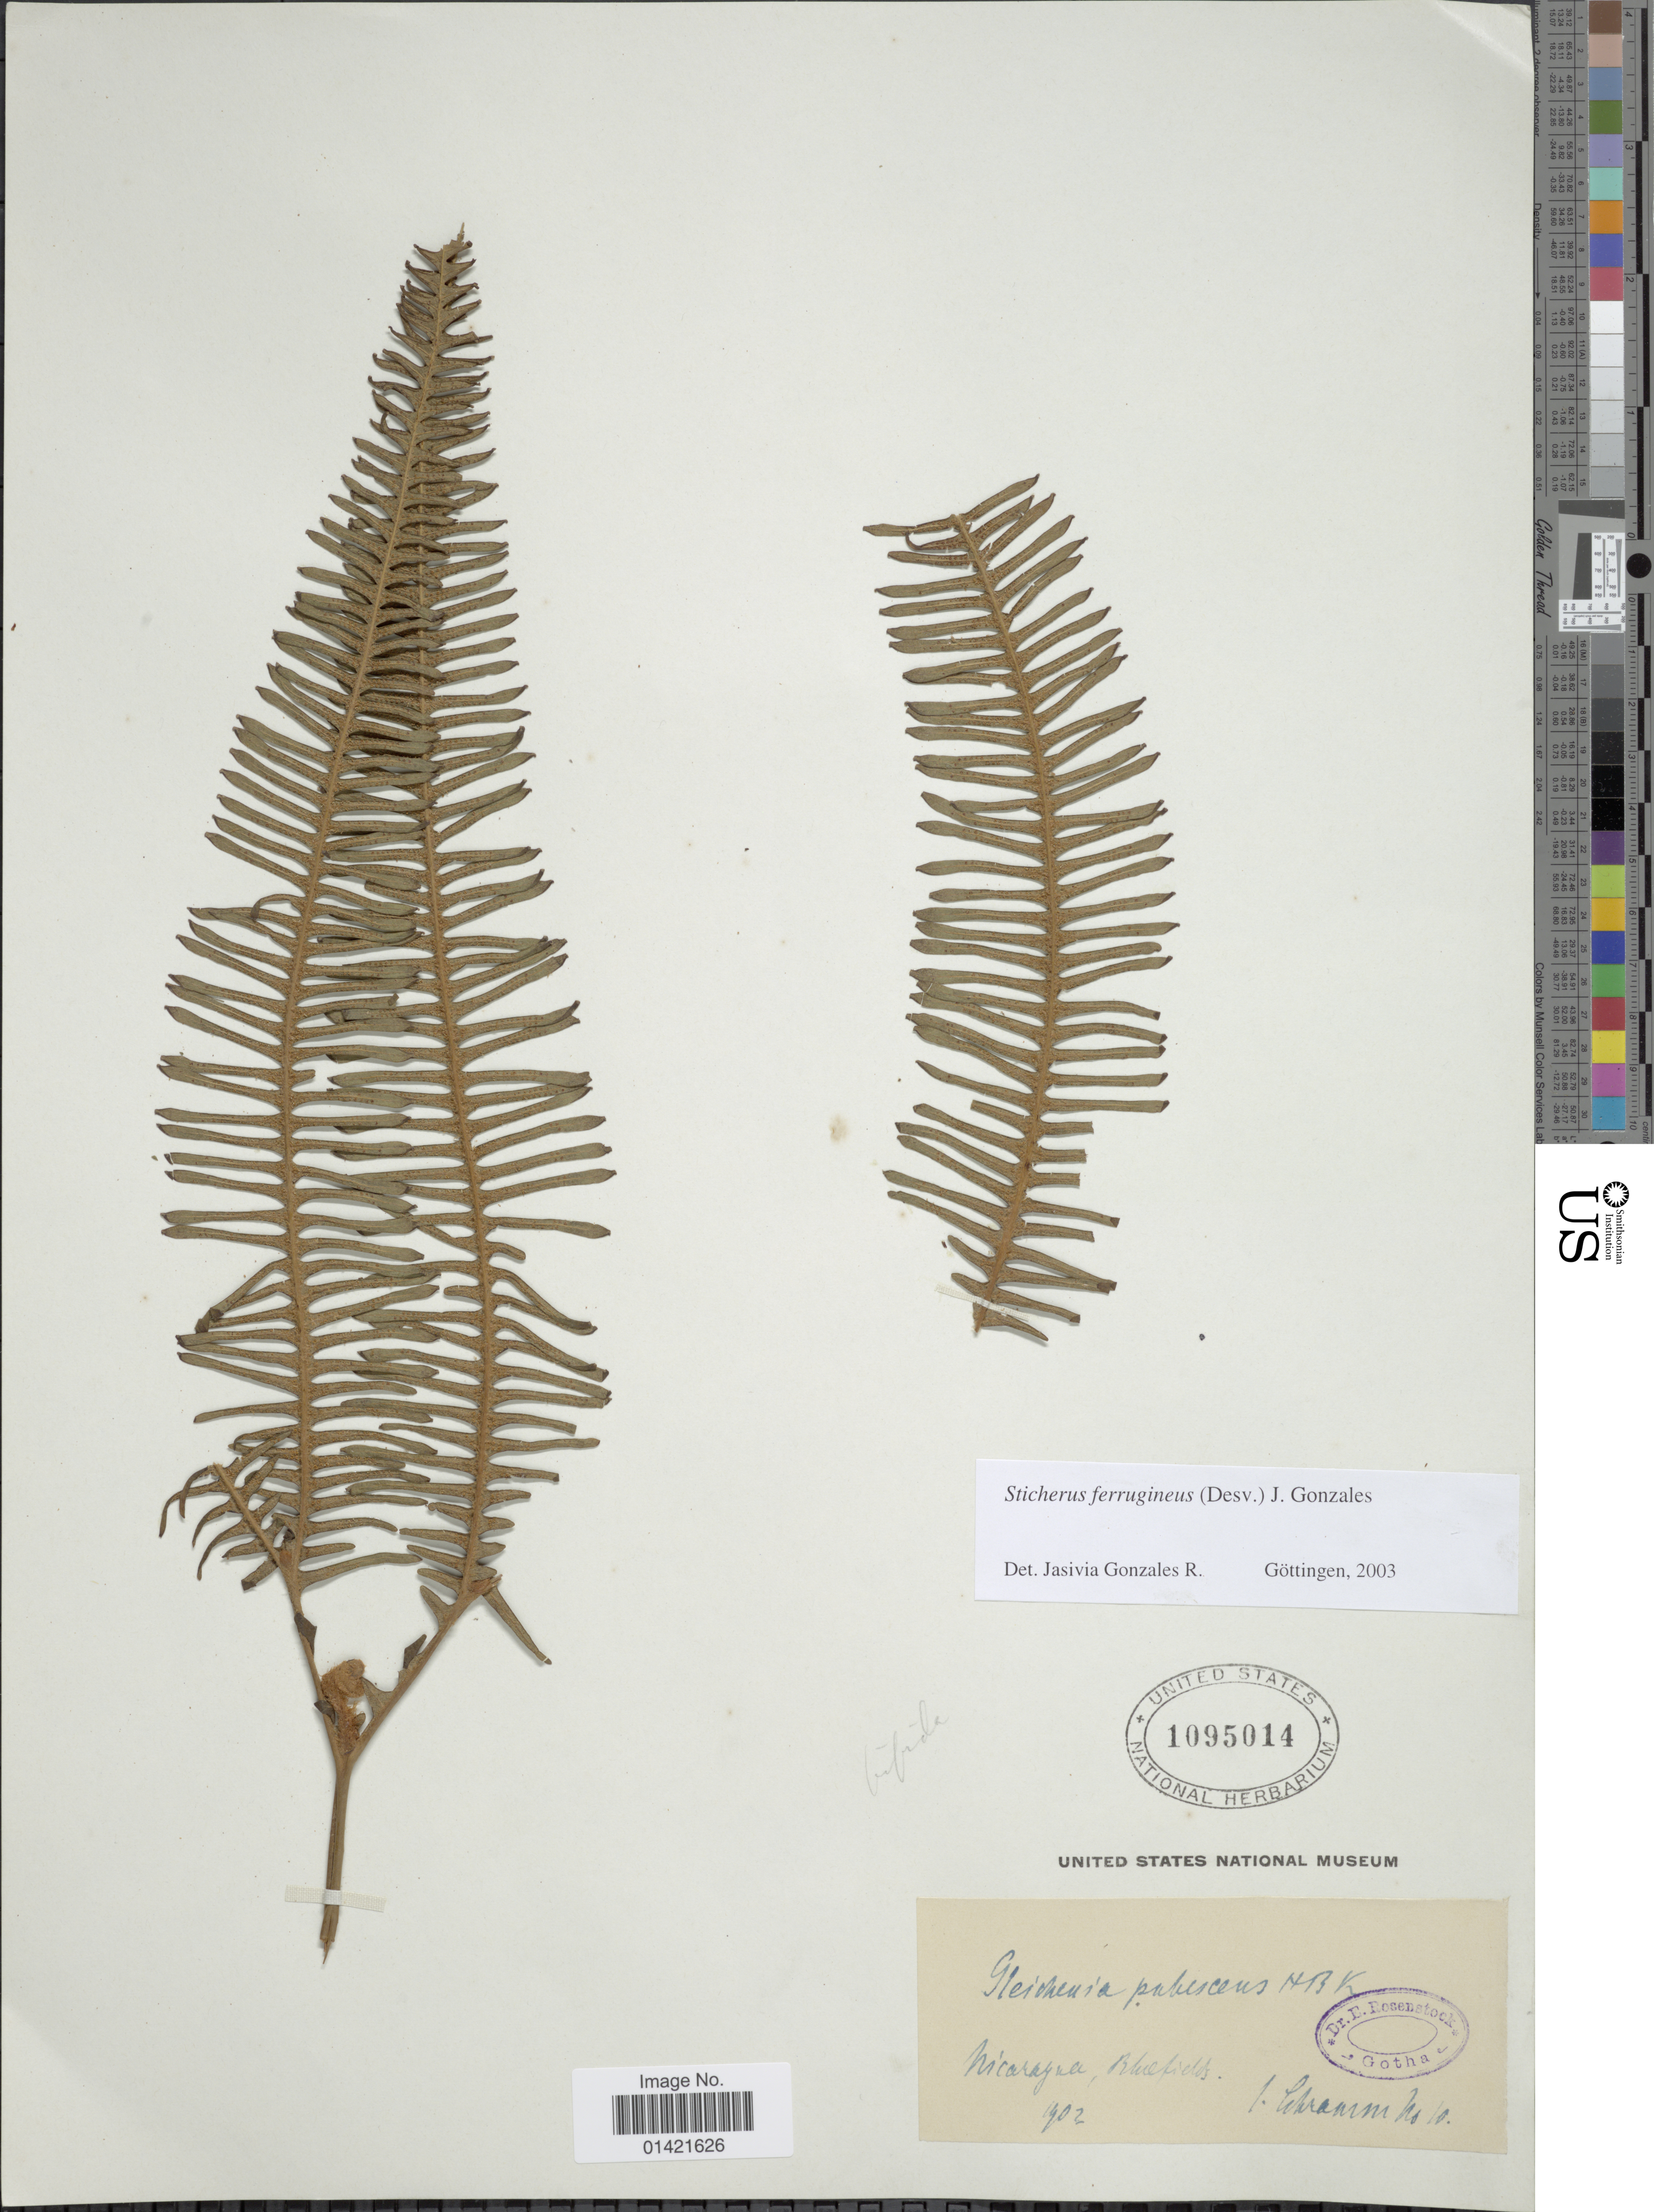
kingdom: Plantae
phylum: Tracheophyta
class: Polypodiopsida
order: Gleicheniales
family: Gleicheniaceae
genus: Sticherus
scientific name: Sticherus ferrugineus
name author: (Desv.) J. Gonzales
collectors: Chamman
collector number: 10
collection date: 1902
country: Nicaragua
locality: Blue fields.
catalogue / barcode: US 1095014